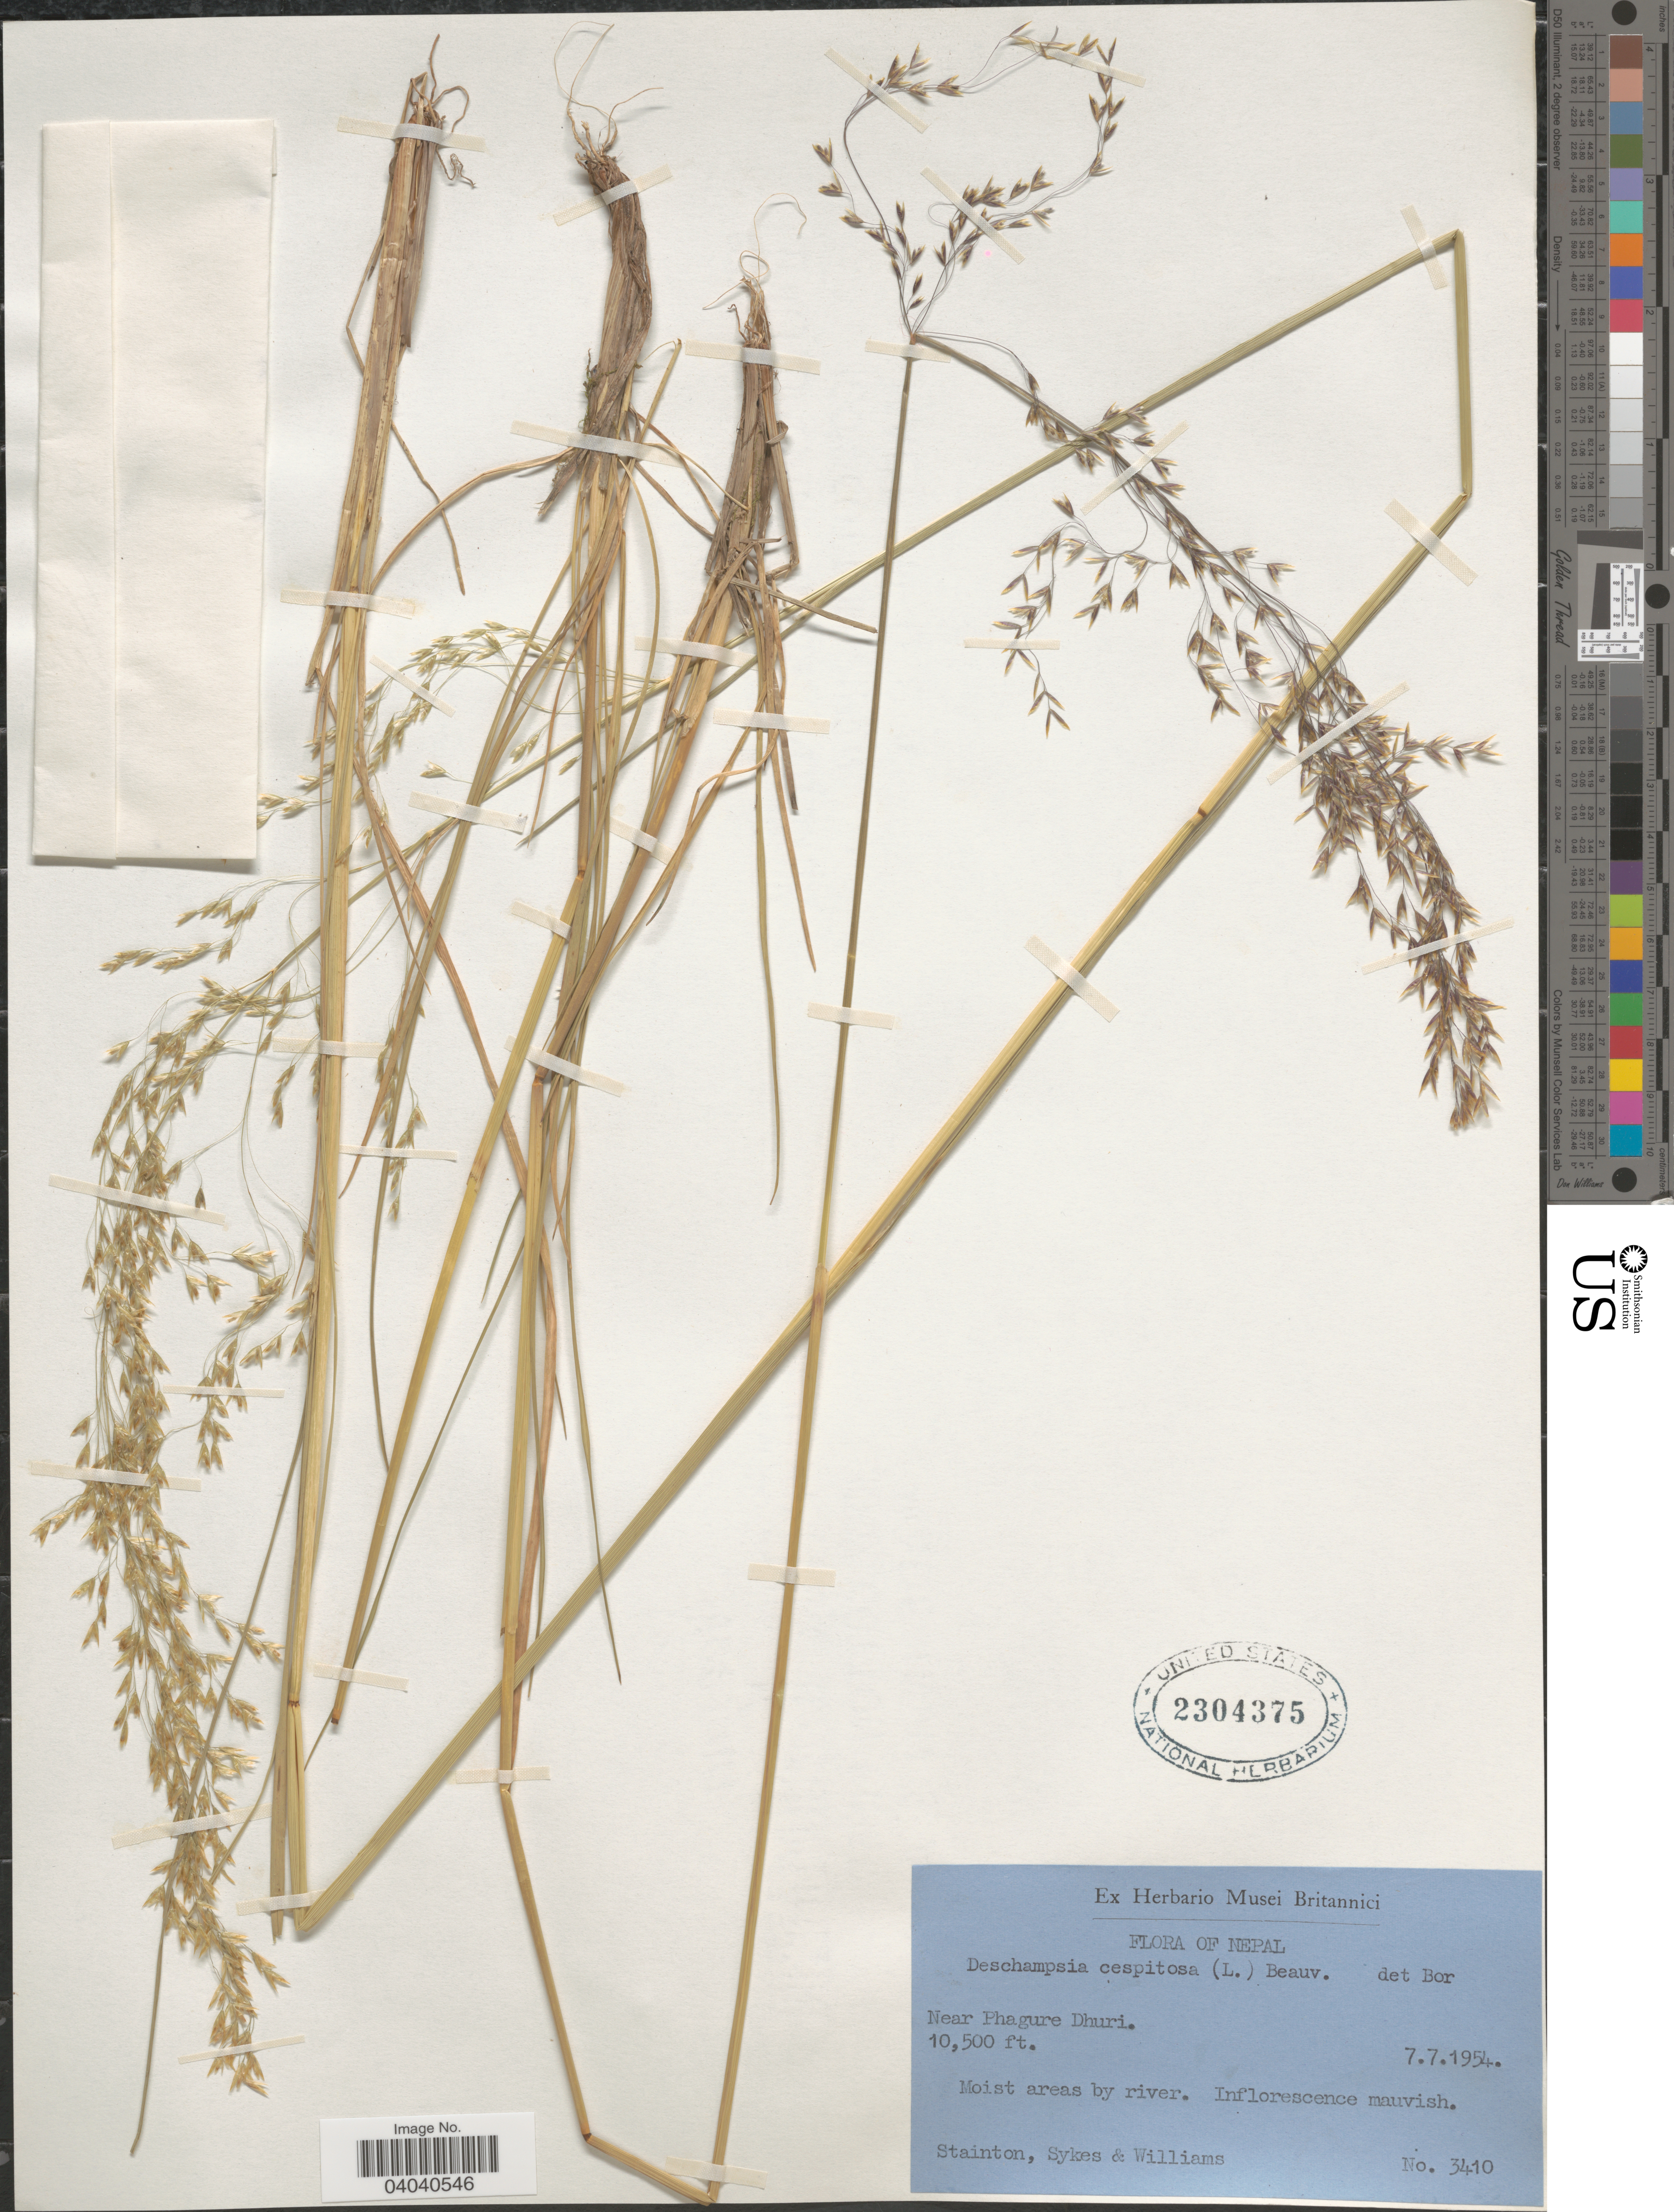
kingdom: Plantae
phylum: Tracheophyta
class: Liliopsida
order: Poales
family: Poaceae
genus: Deschampsia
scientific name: Deschampsia cespitosa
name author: (L.) P. Beauv.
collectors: -. Stainton, Sykes, -- & -- Williams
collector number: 3410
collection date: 1954-07-07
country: Nepal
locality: Near Phagure Dhuri.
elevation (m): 3200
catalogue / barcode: US 2304375